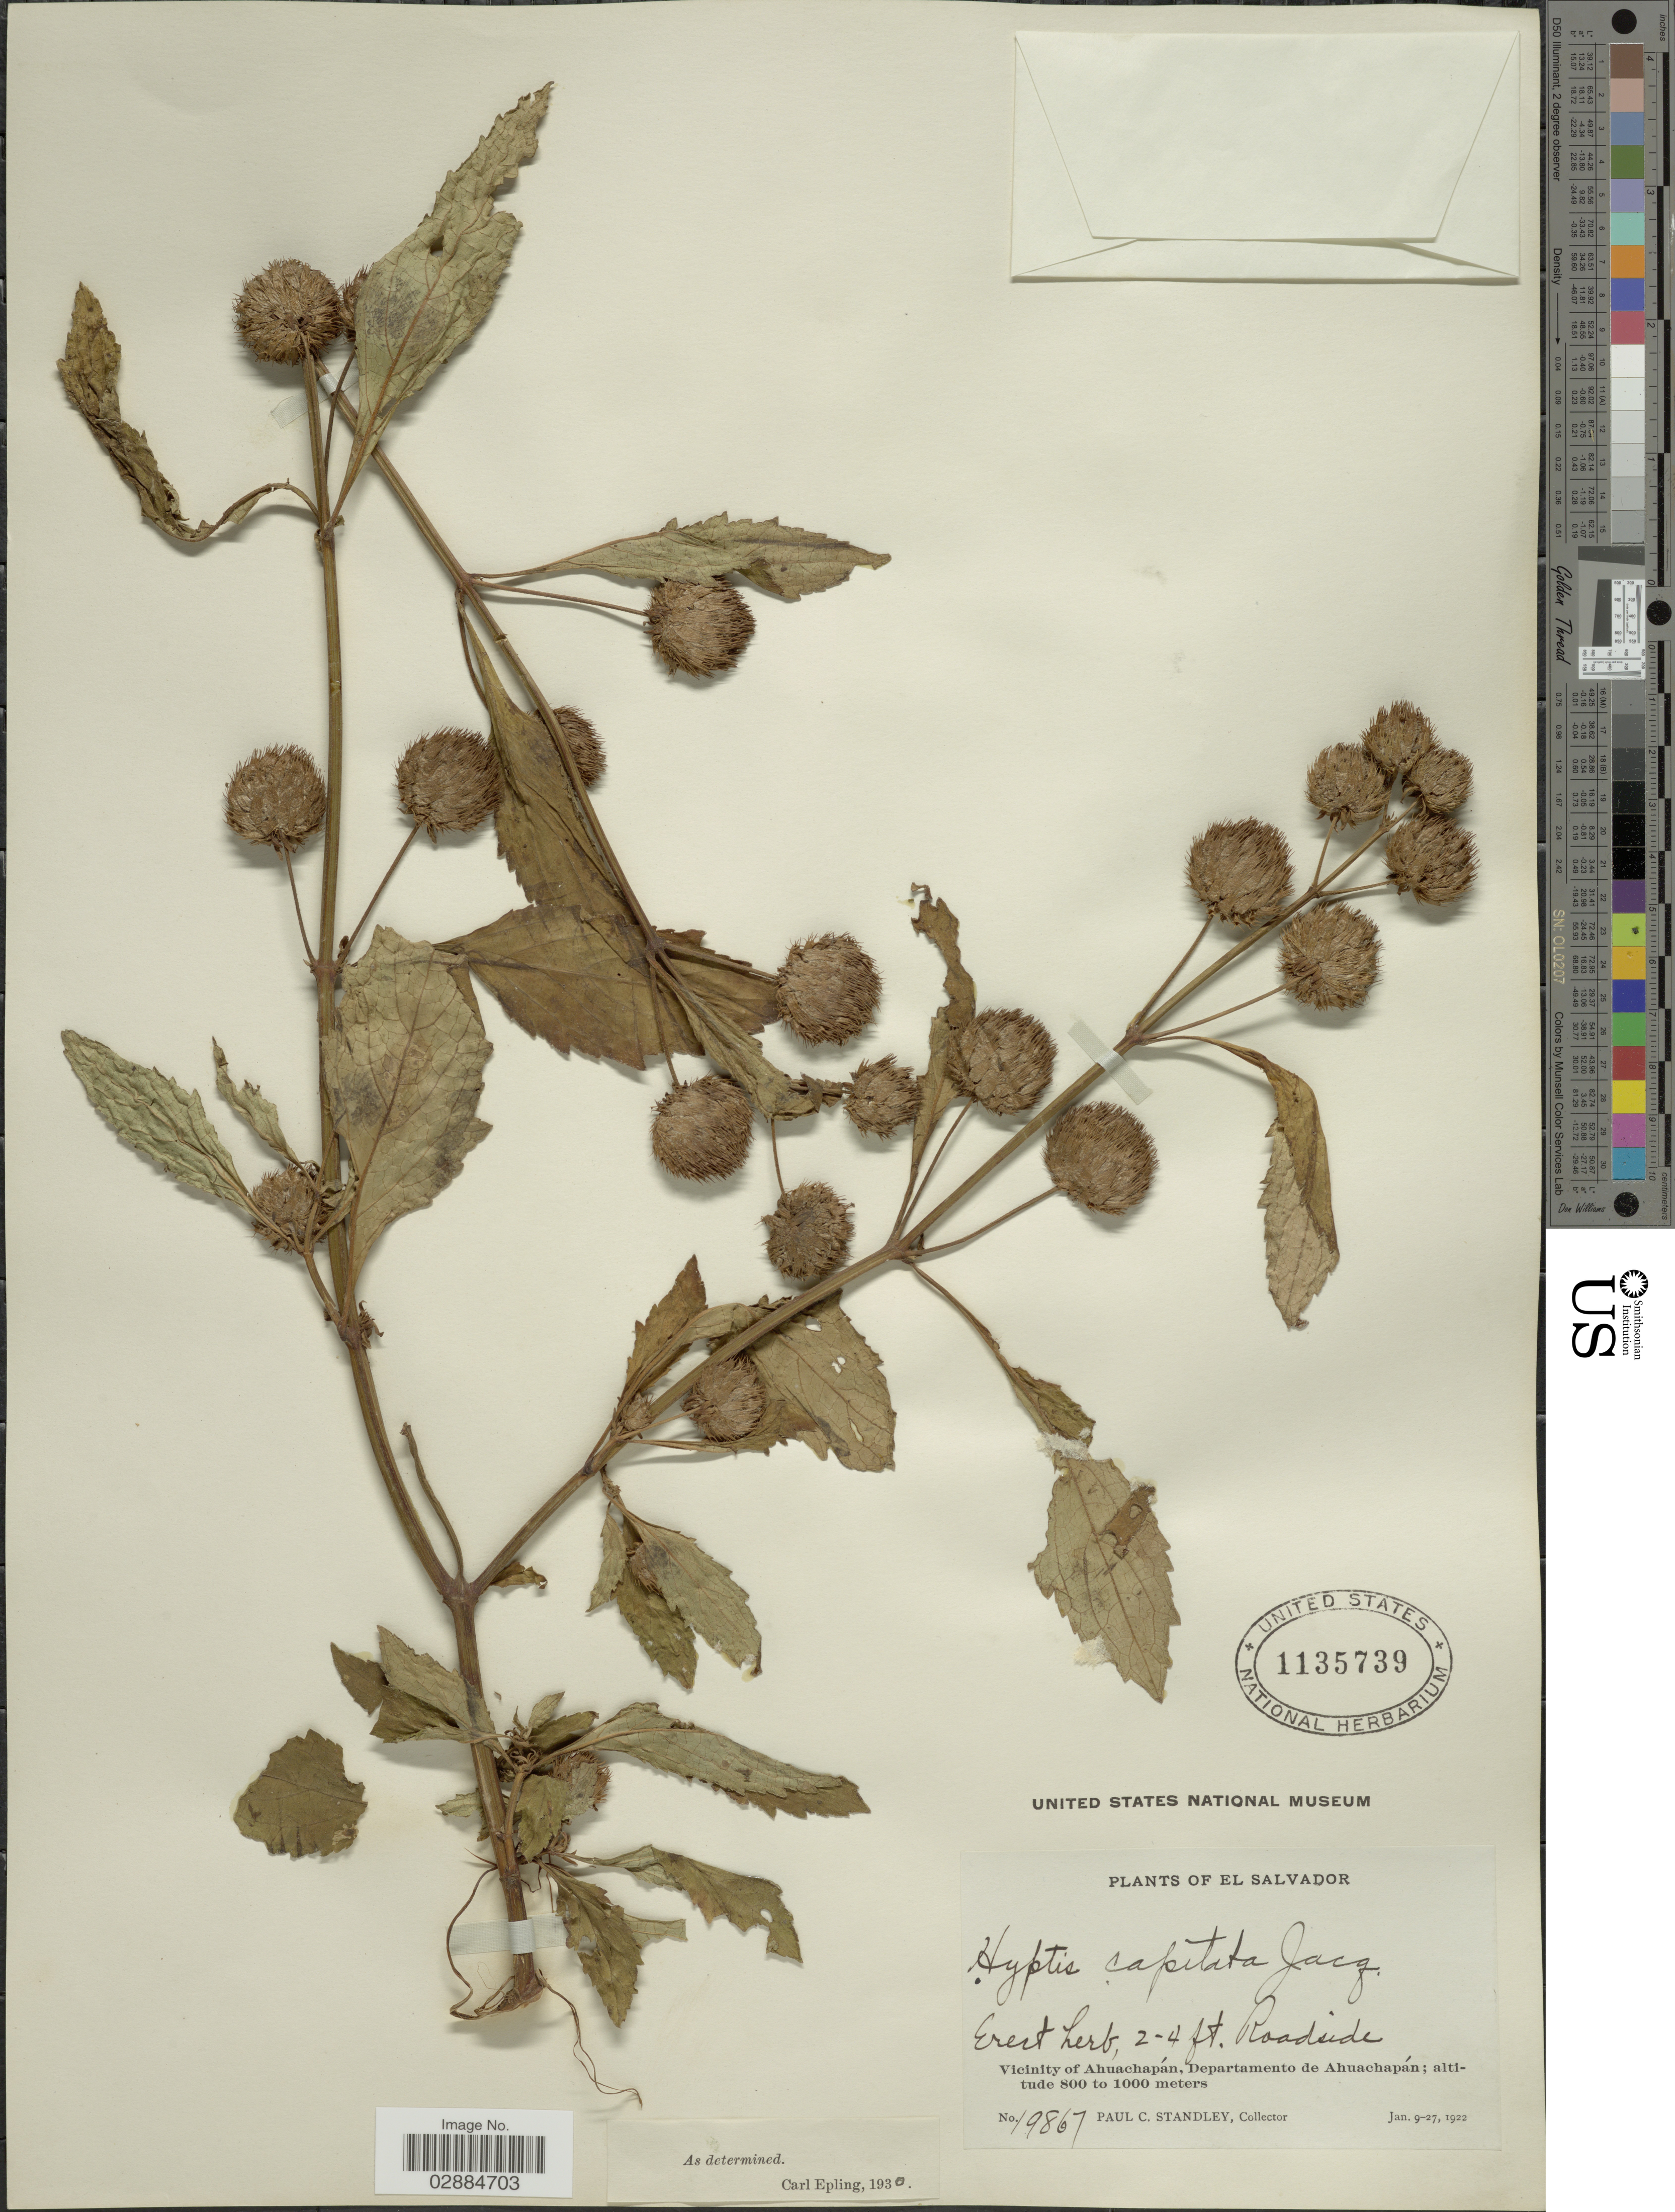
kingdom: Plantae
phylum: Tracheophyta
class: Magnoliopsida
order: Lamiales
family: Lamiaceae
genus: Hyptis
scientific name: Hyptis capitata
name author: Jacq.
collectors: P. C. Standley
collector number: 19867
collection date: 1922-01-09/1922-01-27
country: El Salvador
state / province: Ahuachapan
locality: Roadside, Vicinity of Ahuachapán, Departamento de Ahuachapán.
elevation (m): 800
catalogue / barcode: US 1135739